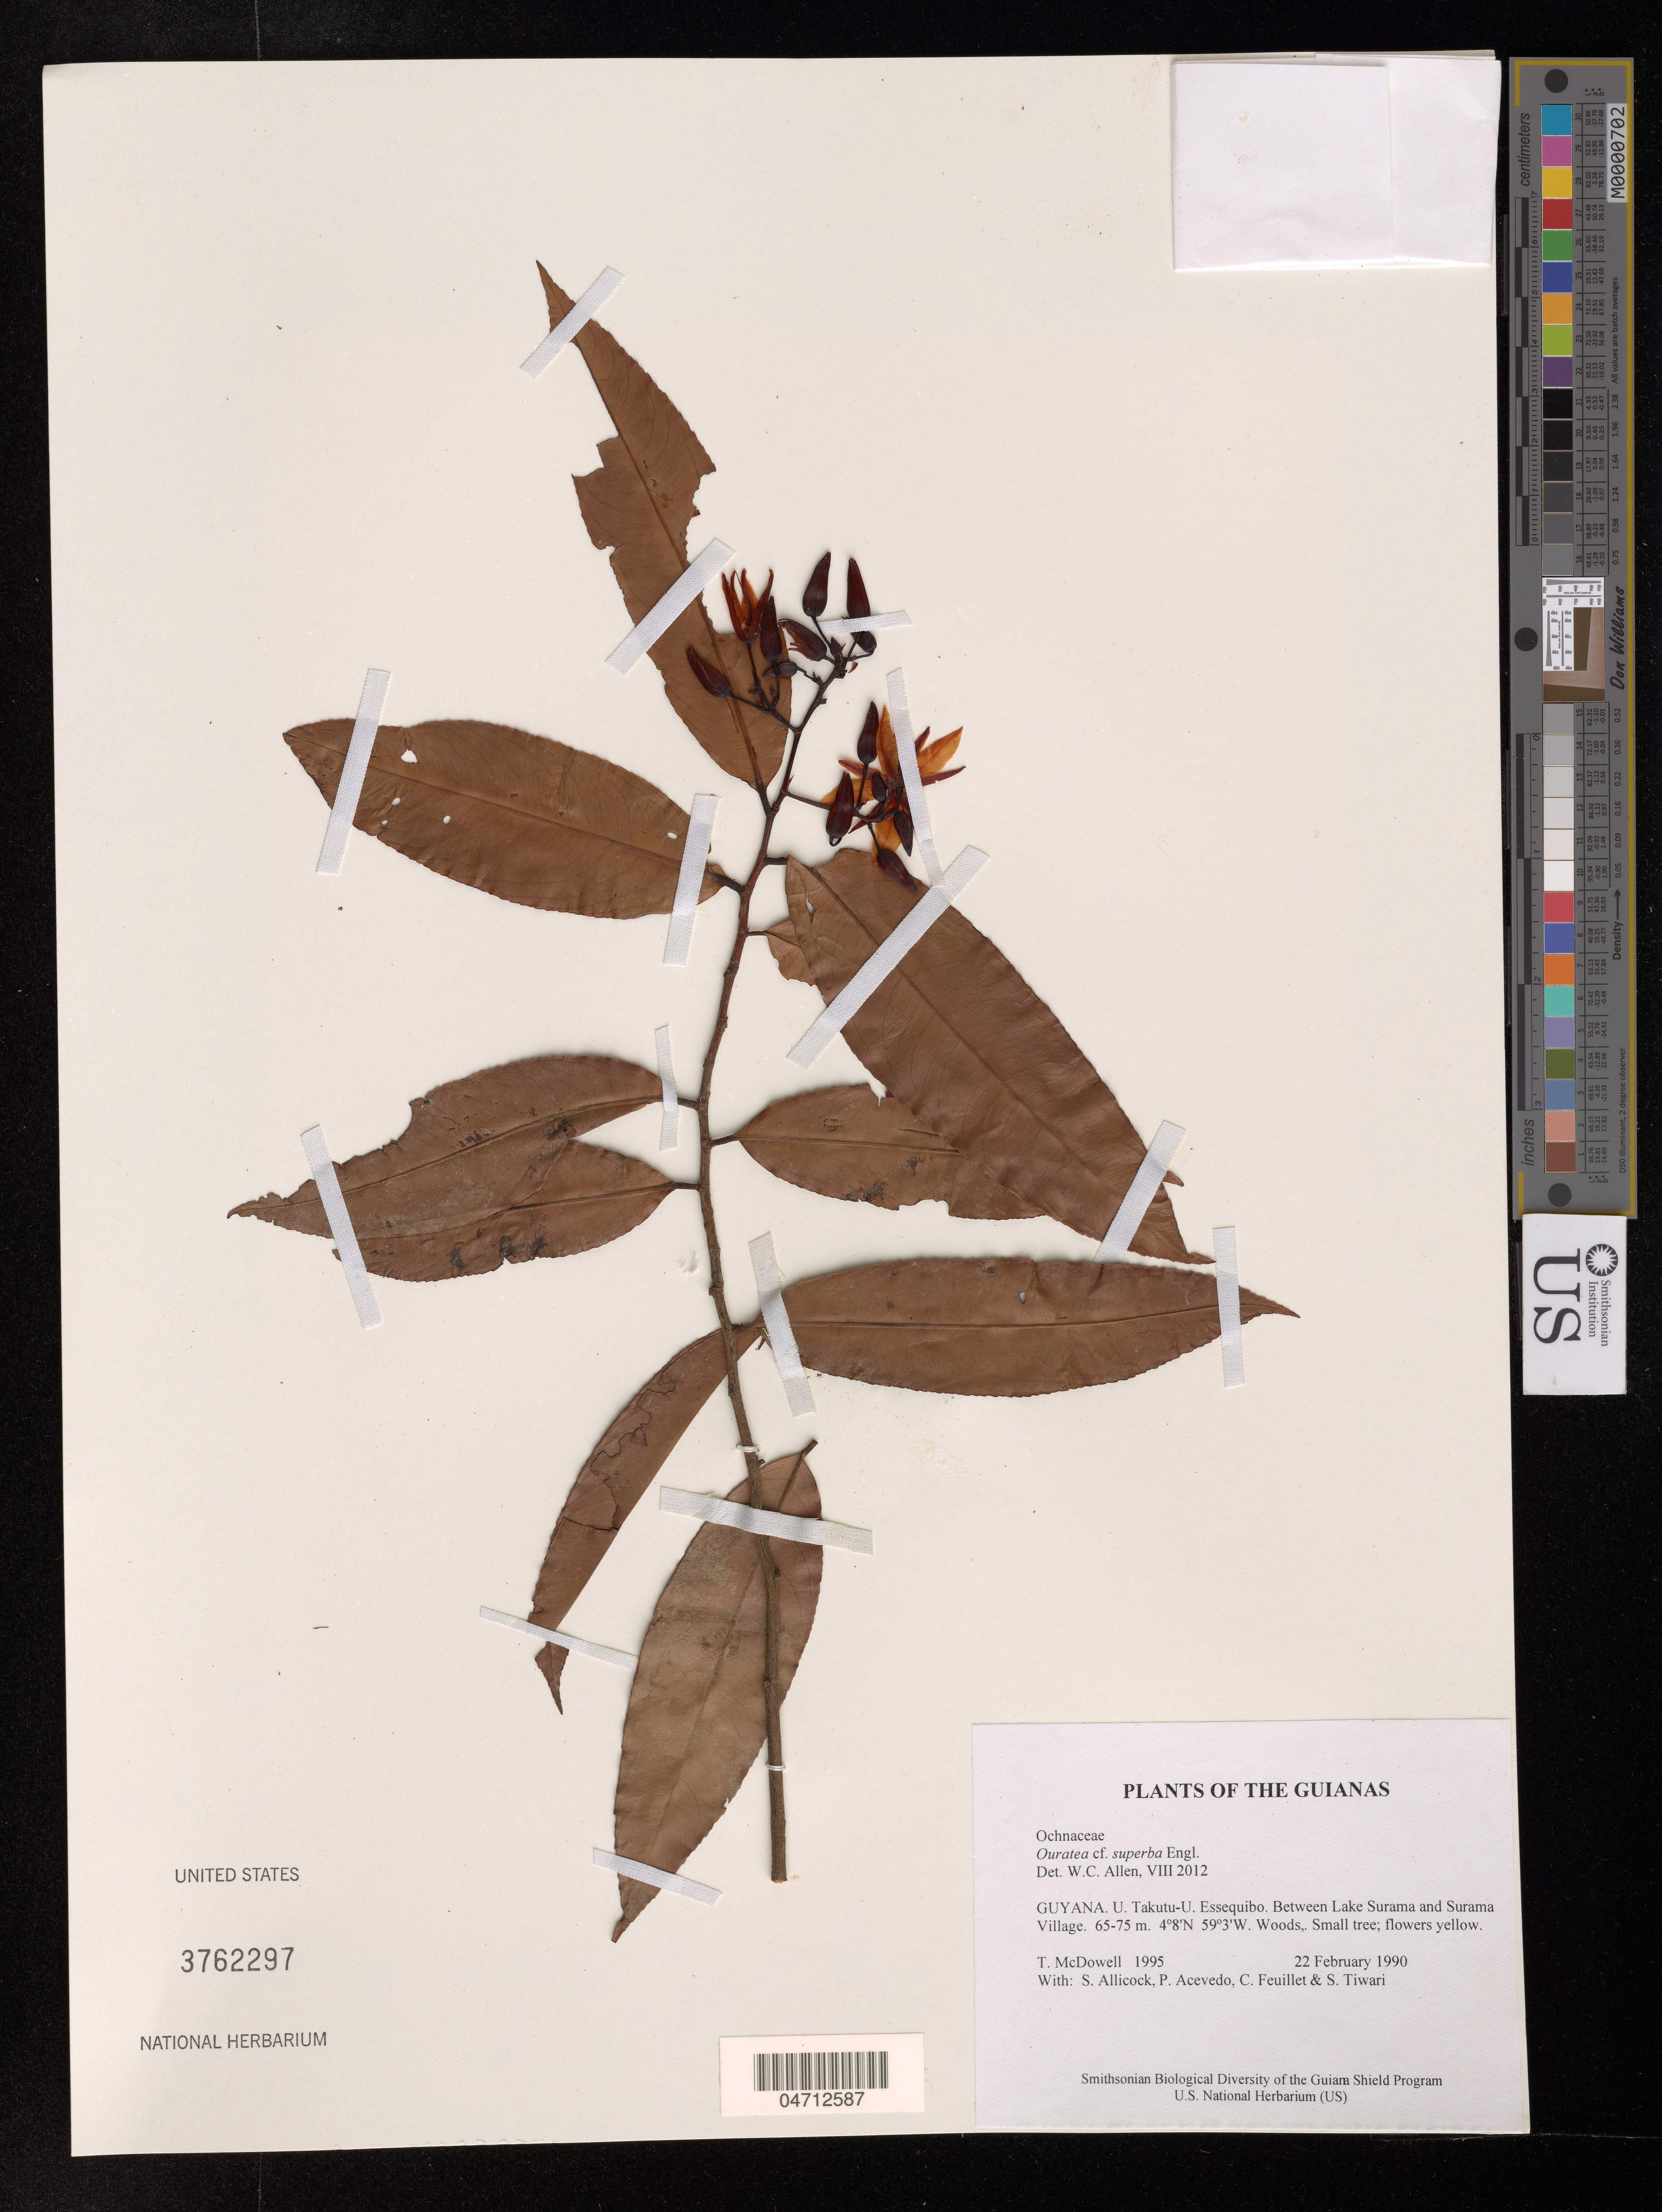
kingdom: Plantae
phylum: Tracheophyta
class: Magnoliopsida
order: Malpighiales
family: Ochnaceae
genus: Ouratea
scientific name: Ouratea superba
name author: Engl.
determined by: Allen, W. C., (UNITED STATES)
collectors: T. McDowell, S. Allicock, P. Acevedo-Rodr., C. Feuillet & S. Tiwari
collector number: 1995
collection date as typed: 22 February 1990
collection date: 1990-02-22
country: Guyana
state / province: U. Takutu-U. Essequibo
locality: Between Lake Surama and Surama Village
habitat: Woods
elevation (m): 65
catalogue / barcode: US 3762297